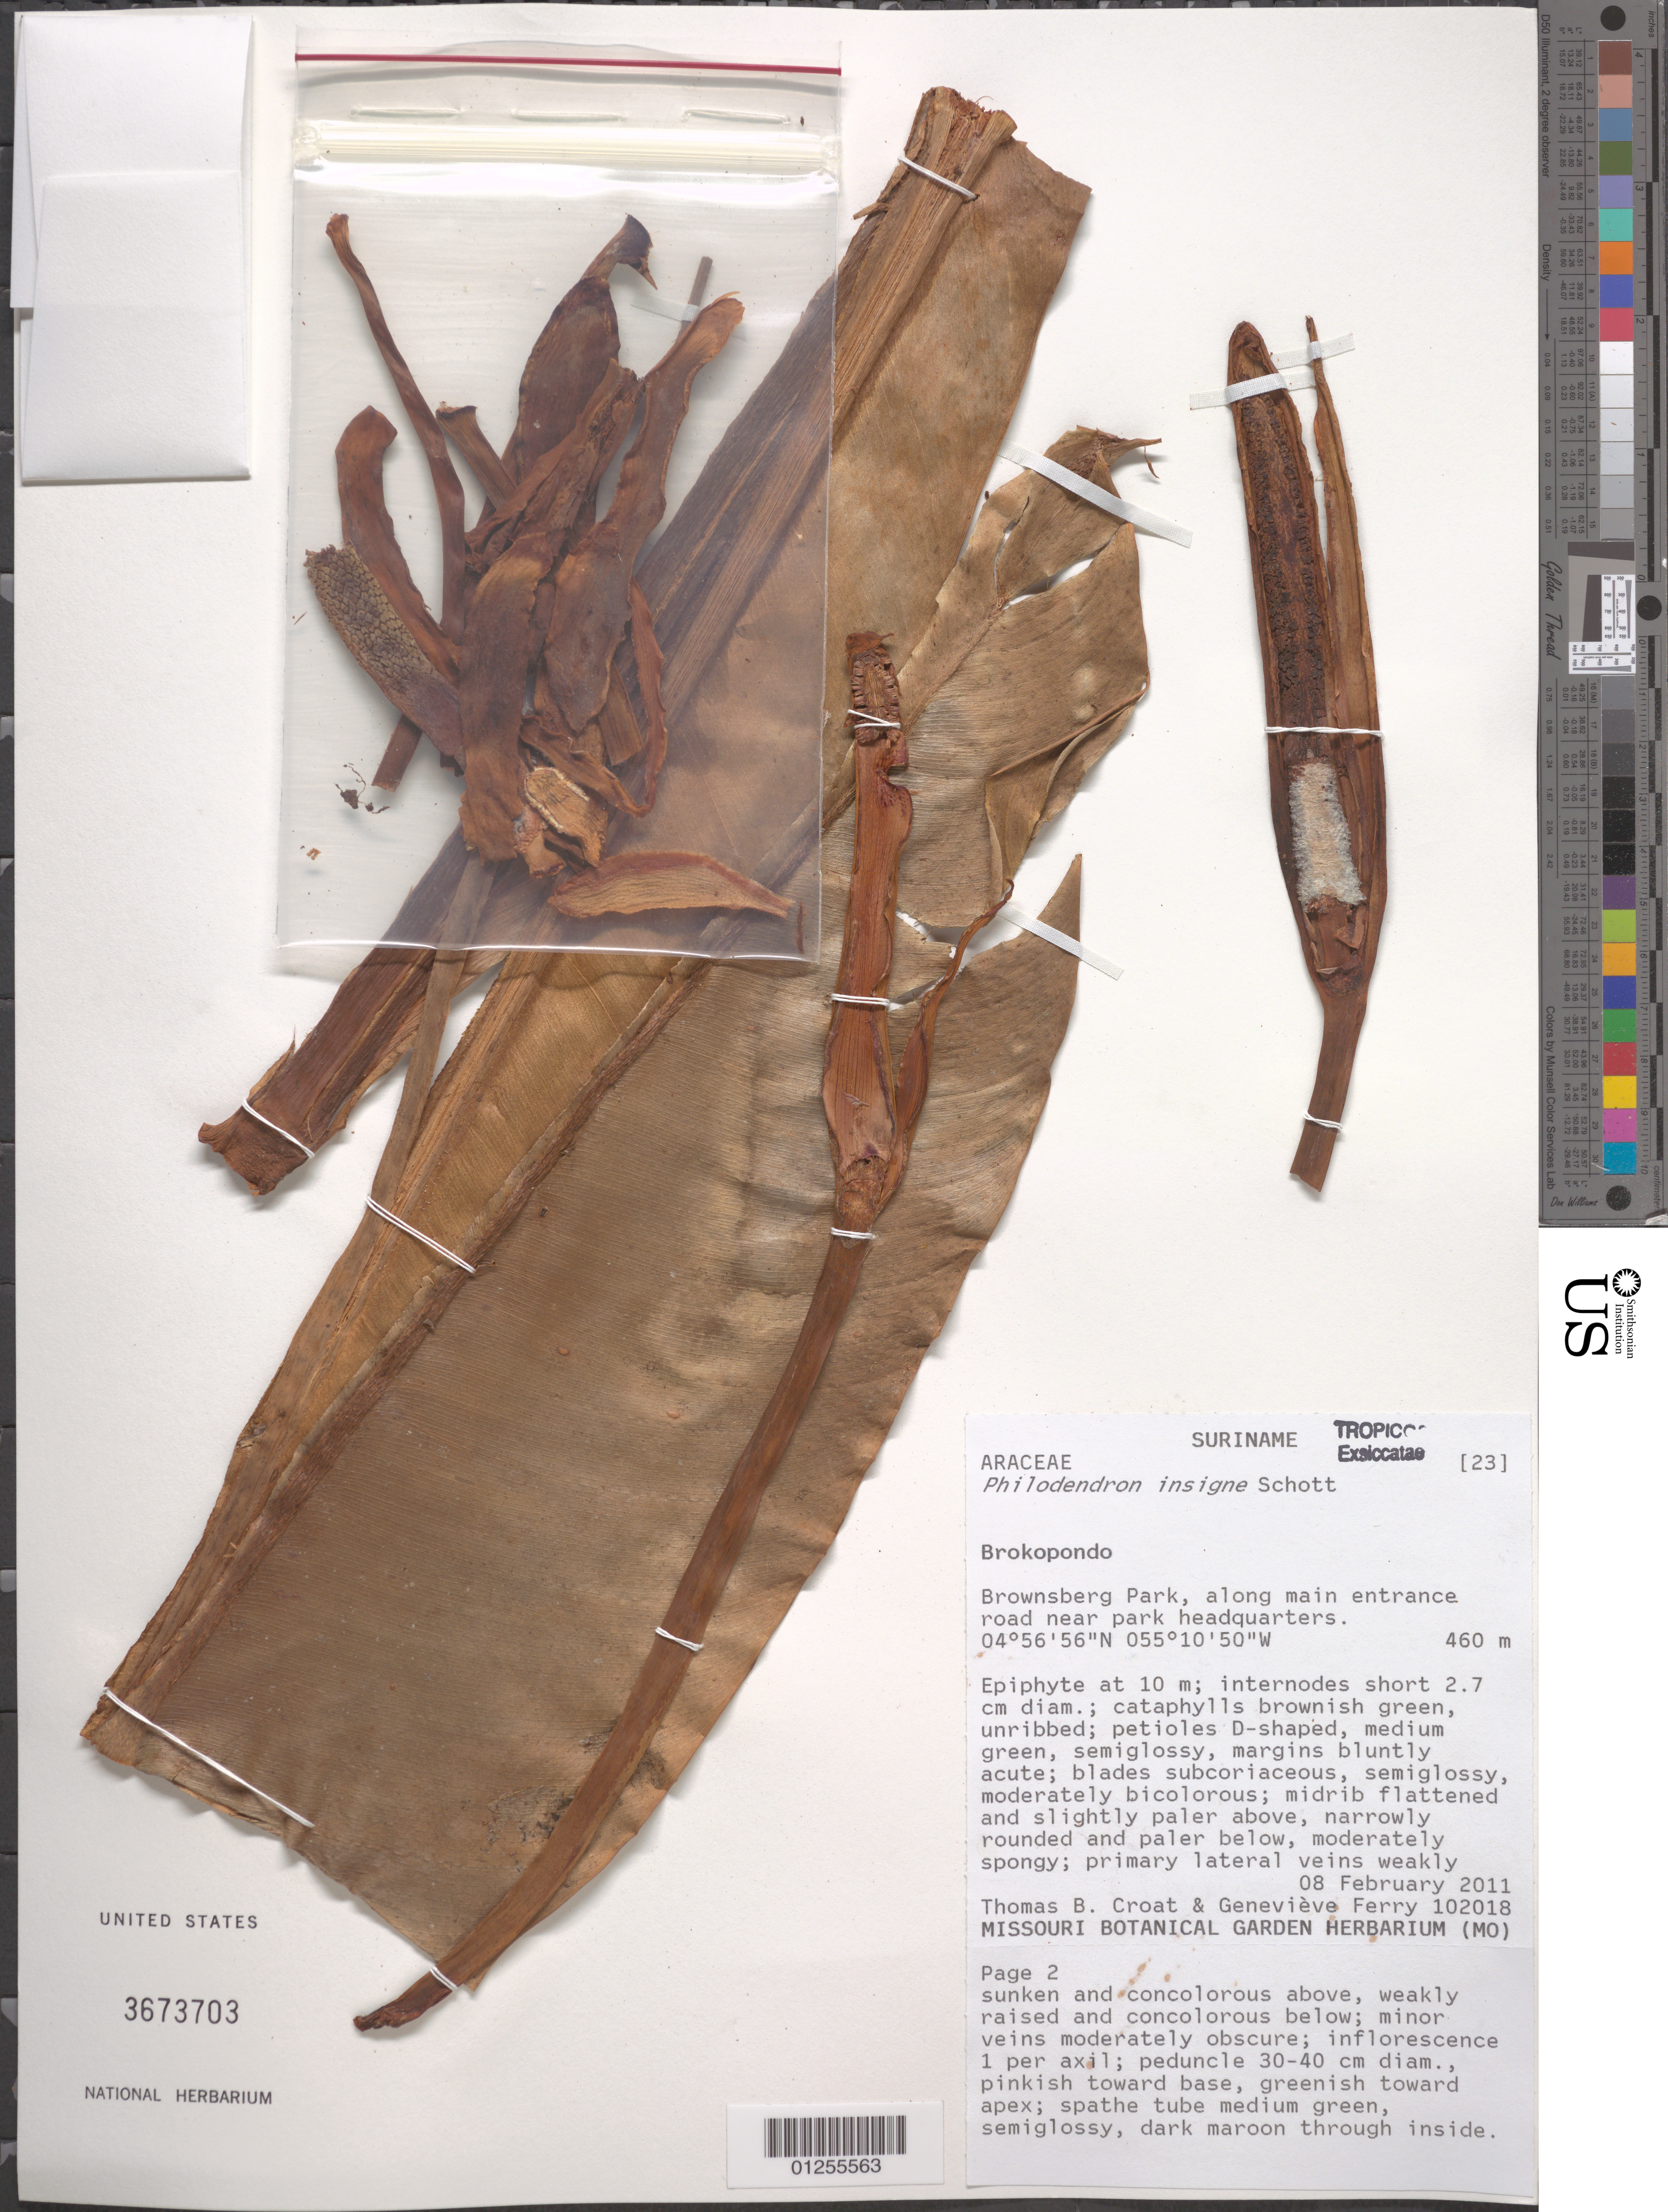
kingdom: Plantae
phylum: Tracheophyta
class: Liliopsida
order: Alismatales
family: Araceae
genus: Philodendron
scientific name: Philodendron insigne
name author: Schott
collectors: T. B. Croat & G. Ferry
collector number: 102018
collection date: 2011-02-08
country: Suriname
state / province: Brokopondo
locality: Brownsberg Park, along main entrance road near park headquarters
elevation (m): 460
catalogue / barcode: US 3673703